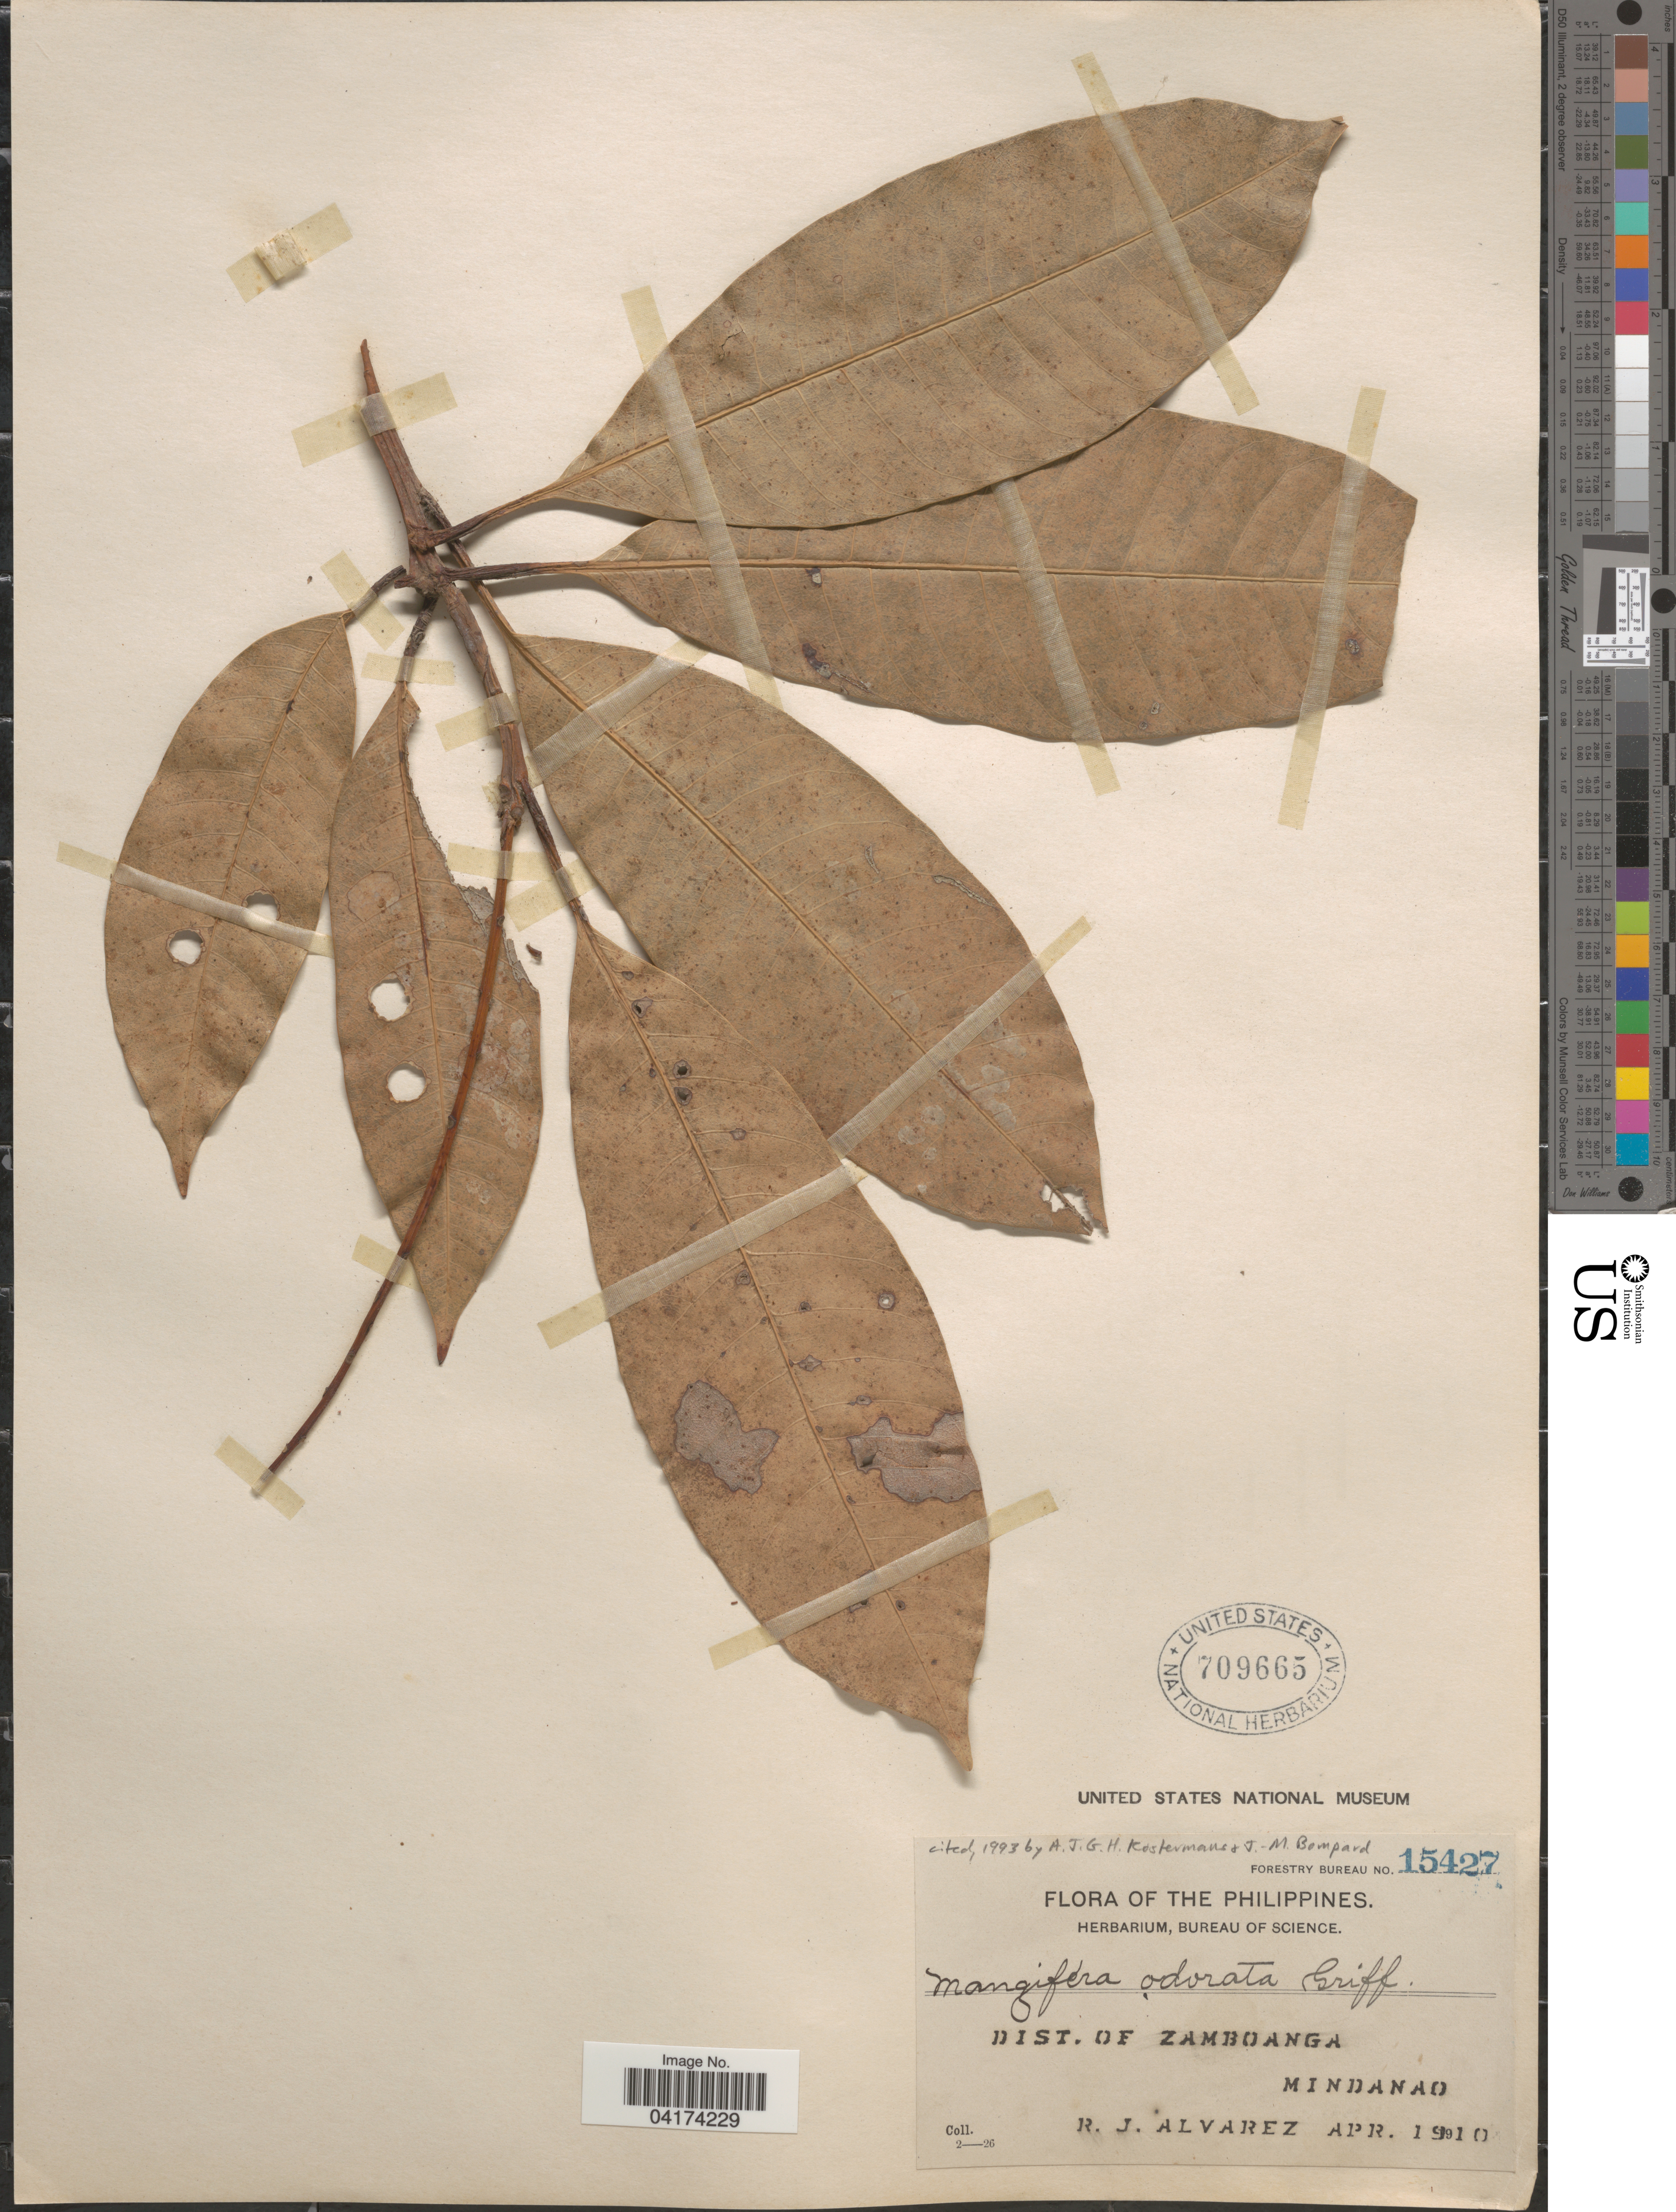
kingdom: Plantae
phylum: Tracheophyta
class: Magnoliopsida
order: Sapindales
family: Anacardiaceae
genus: Mangifera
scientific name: Mangifera odorata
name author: Griff.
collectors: R. Alvarez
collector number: Forestry Bureau 15427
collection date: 1910-04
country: Philippines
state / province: Zamboanga Peninsula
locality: Dist. of Zamboanga. Mindanao.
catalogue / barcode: US 709665